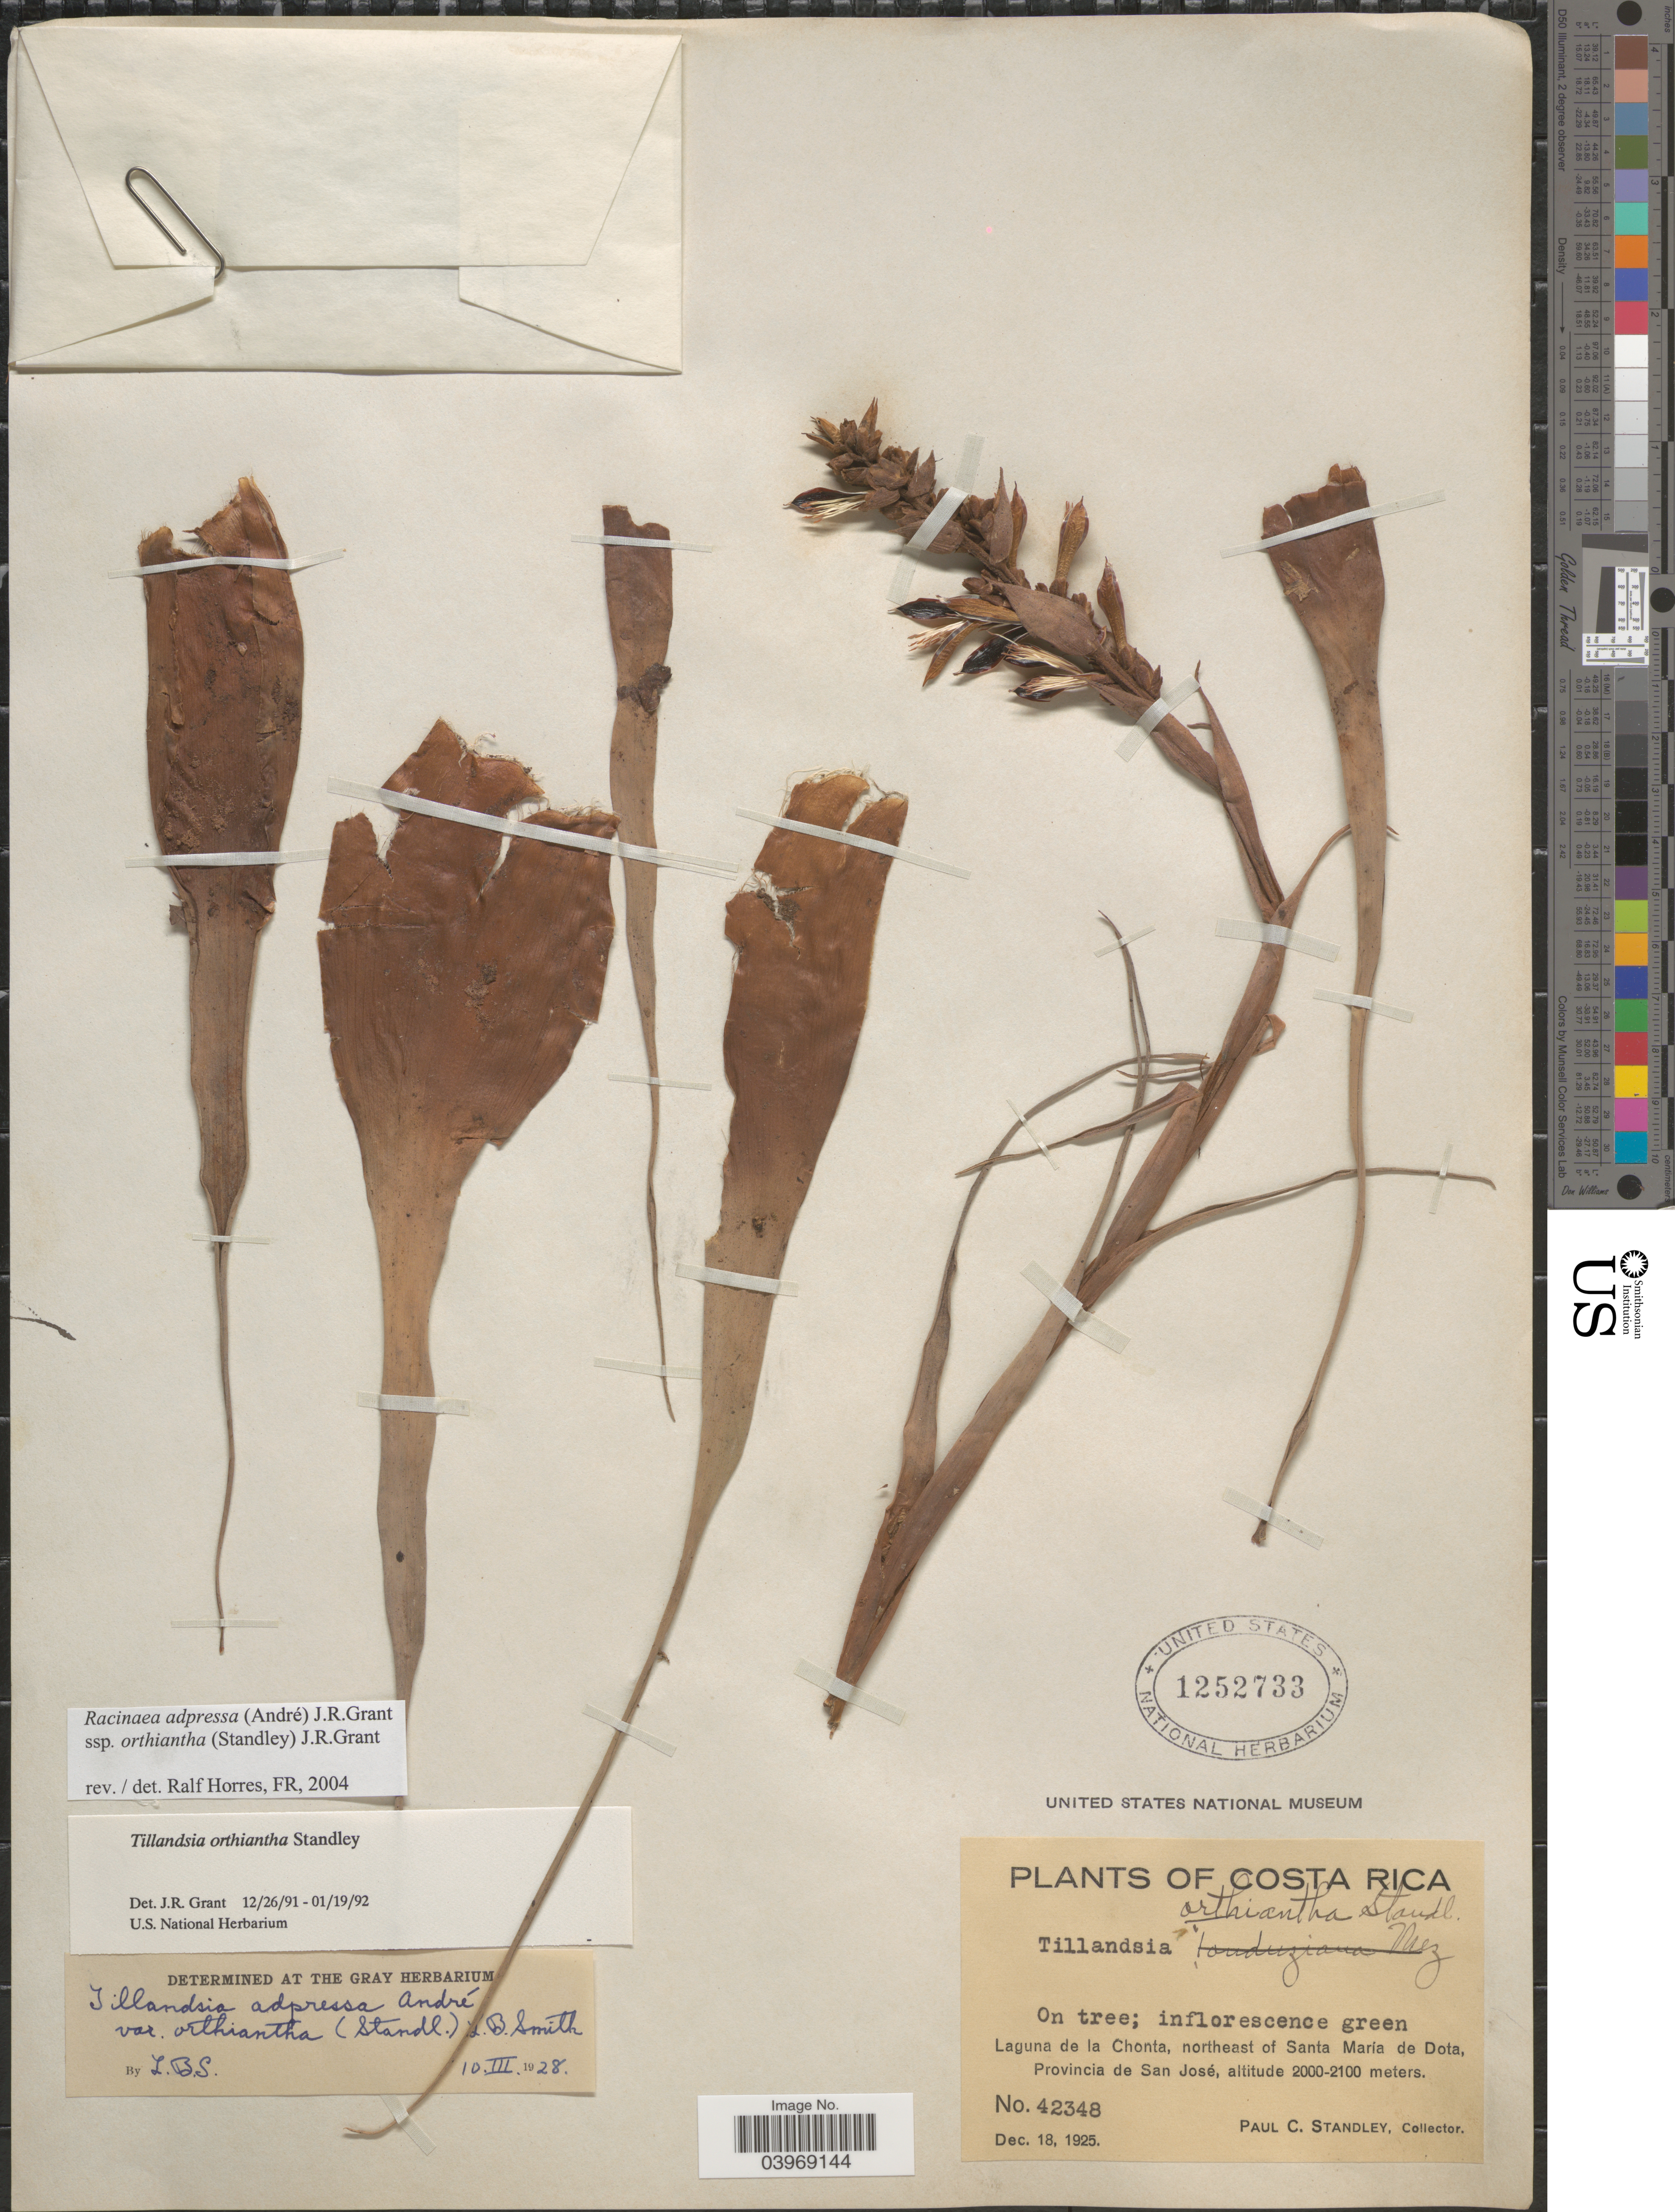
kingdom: Plantae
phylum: Tracheophyta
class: Liliopsida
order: Poales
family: Bromeliaceae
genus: Racinaea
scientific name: Racinaea adpressa subsp. orthiantha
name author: (Standl.) J.R. Grant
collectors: P. C. Standley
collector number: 42348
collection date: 1925-12-18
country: Costa Rica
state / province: San José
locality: Laguna de la Chonta, northeast of Santa maría de Dota.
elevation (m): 2000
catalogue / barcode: US 1252733